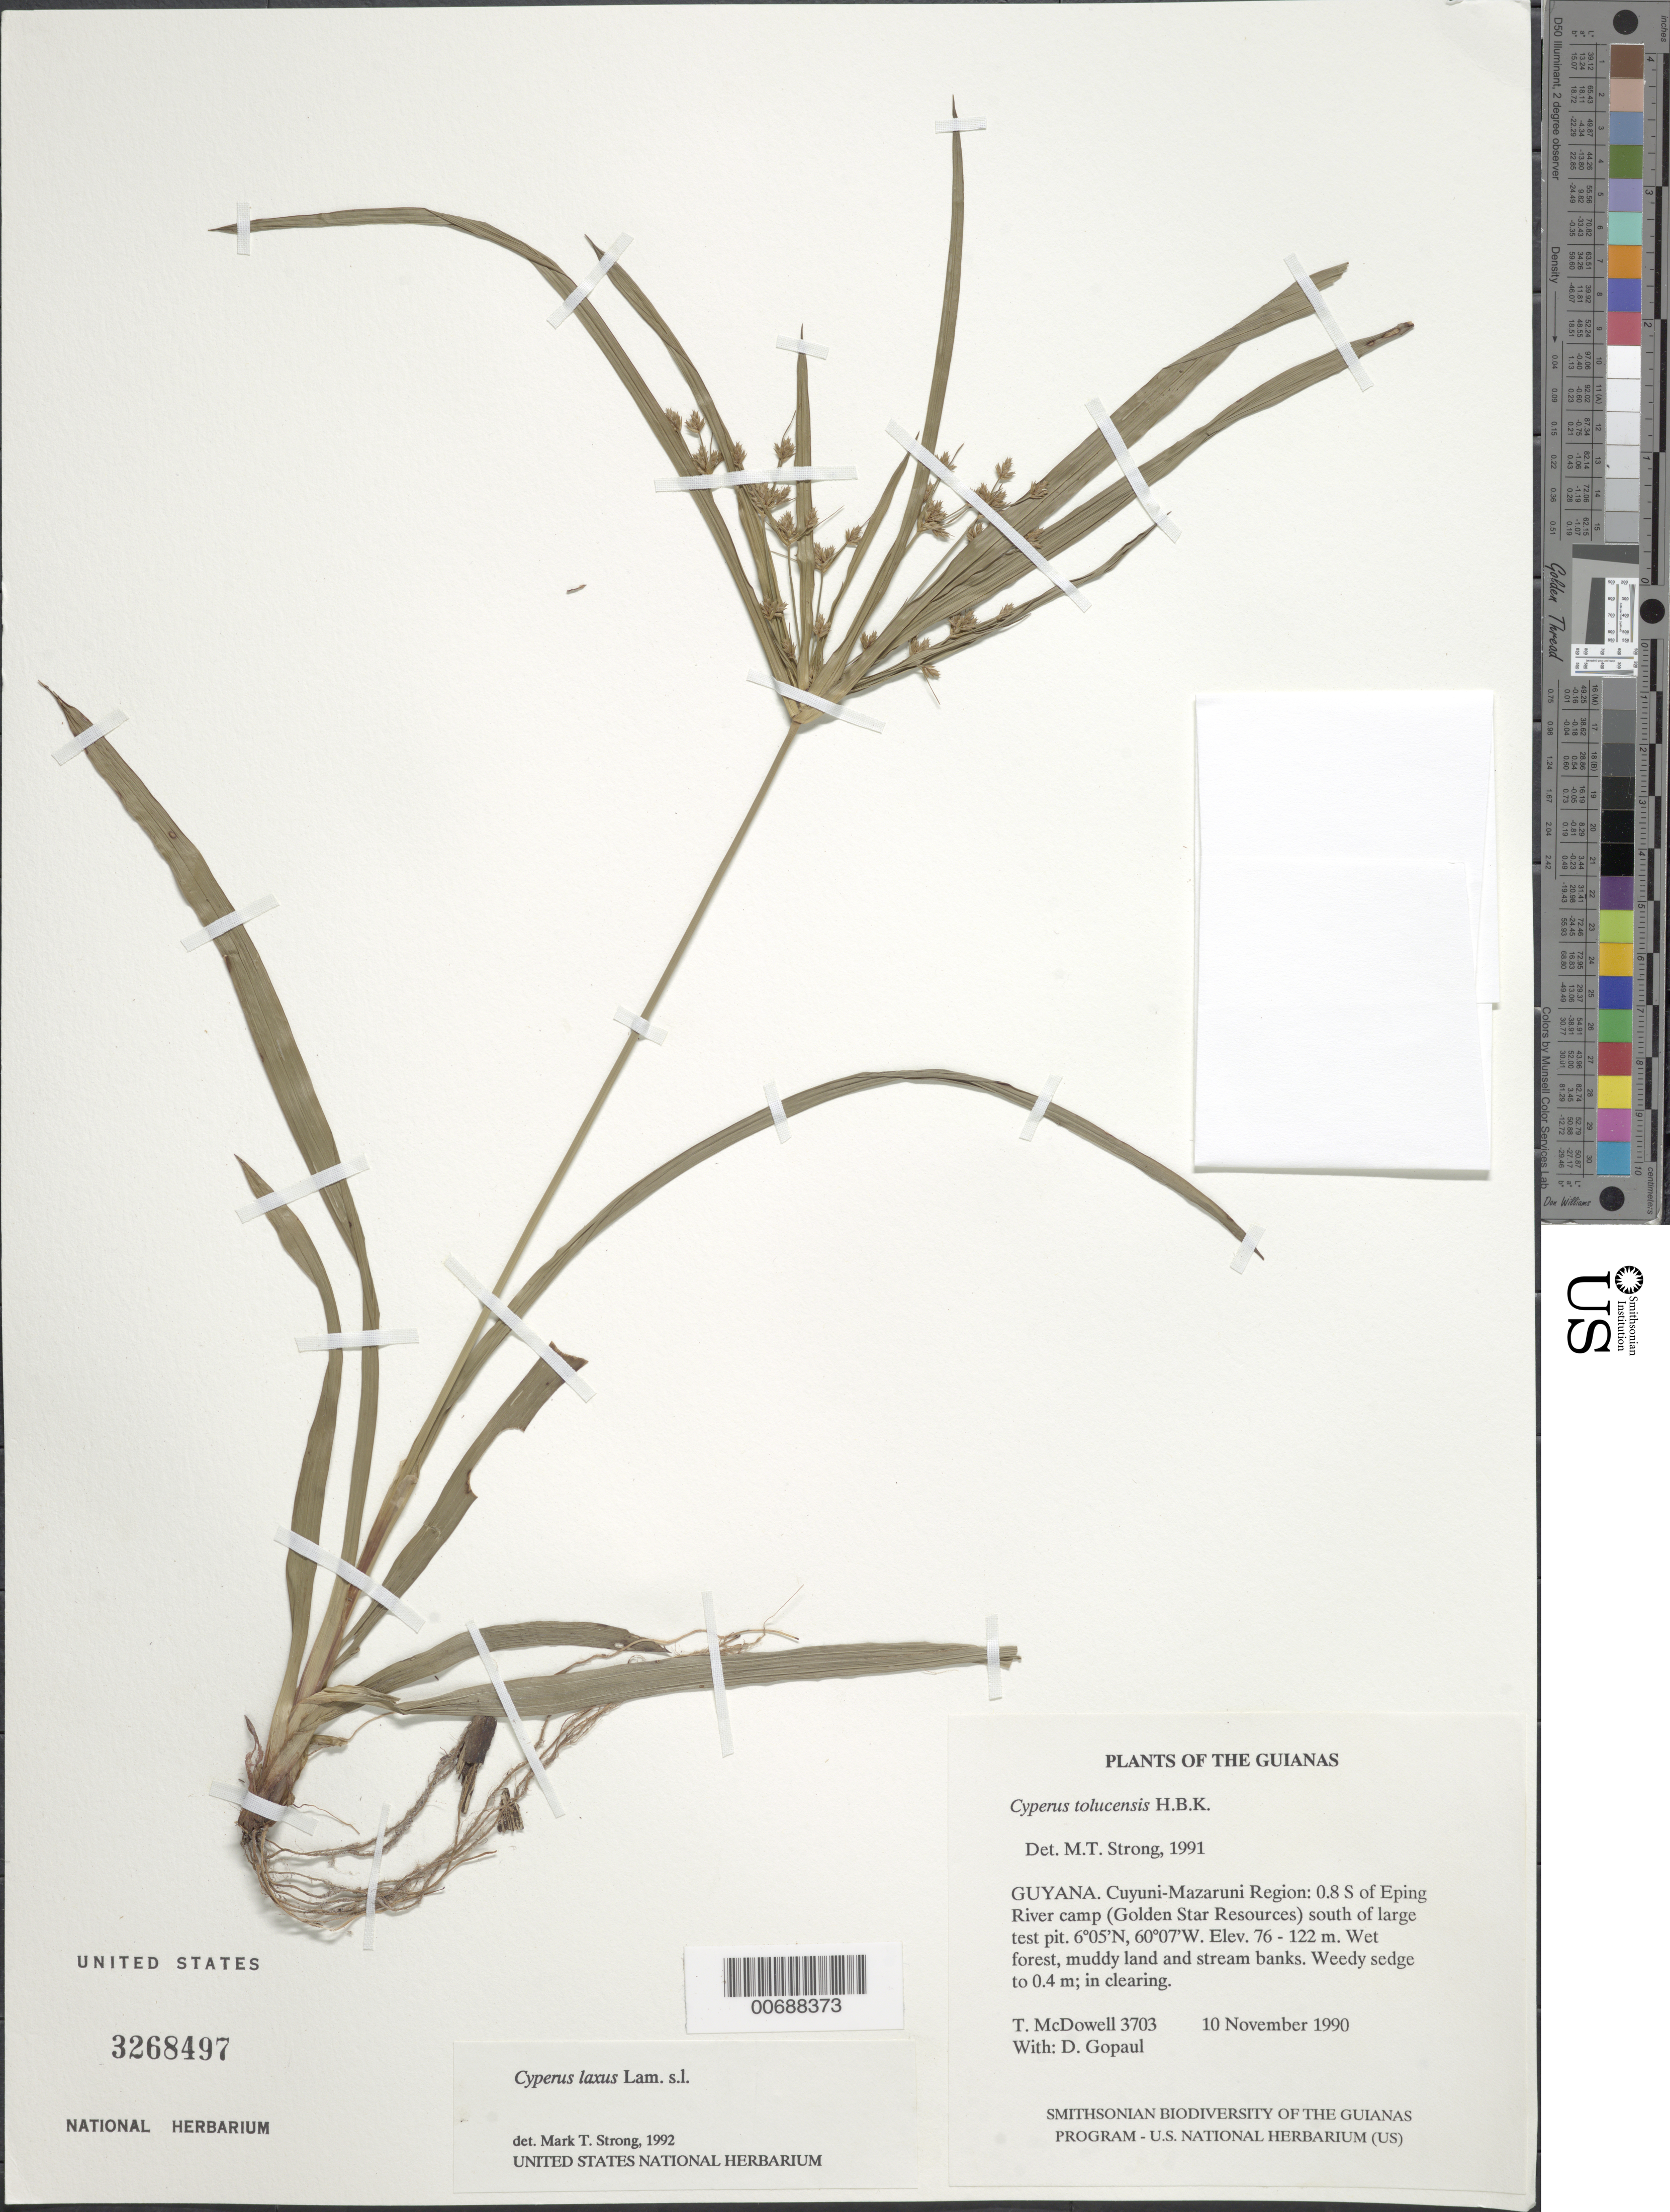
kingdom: Plantae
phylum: Tracheophyta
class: Liliopsida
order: Poales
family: Cyperaceae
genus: Cyperus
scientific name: Cyperus laxus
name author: Lam.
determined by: Strong, M. T., (US), Smithsonian Institution - National Museum of Natural History (UNITED STATES)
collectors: T. McDowell & D. Gopaul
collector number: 3703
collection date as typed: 10 November 1990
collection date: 1990-11-10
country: Guyana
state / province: Cuyuni-Mazaruni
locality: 0.8 km S of Eping River camp (Golden Star Resources) south of large test pit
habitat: Wet forest, muddy land and stream banks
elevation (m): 76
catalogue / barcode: US 3268497